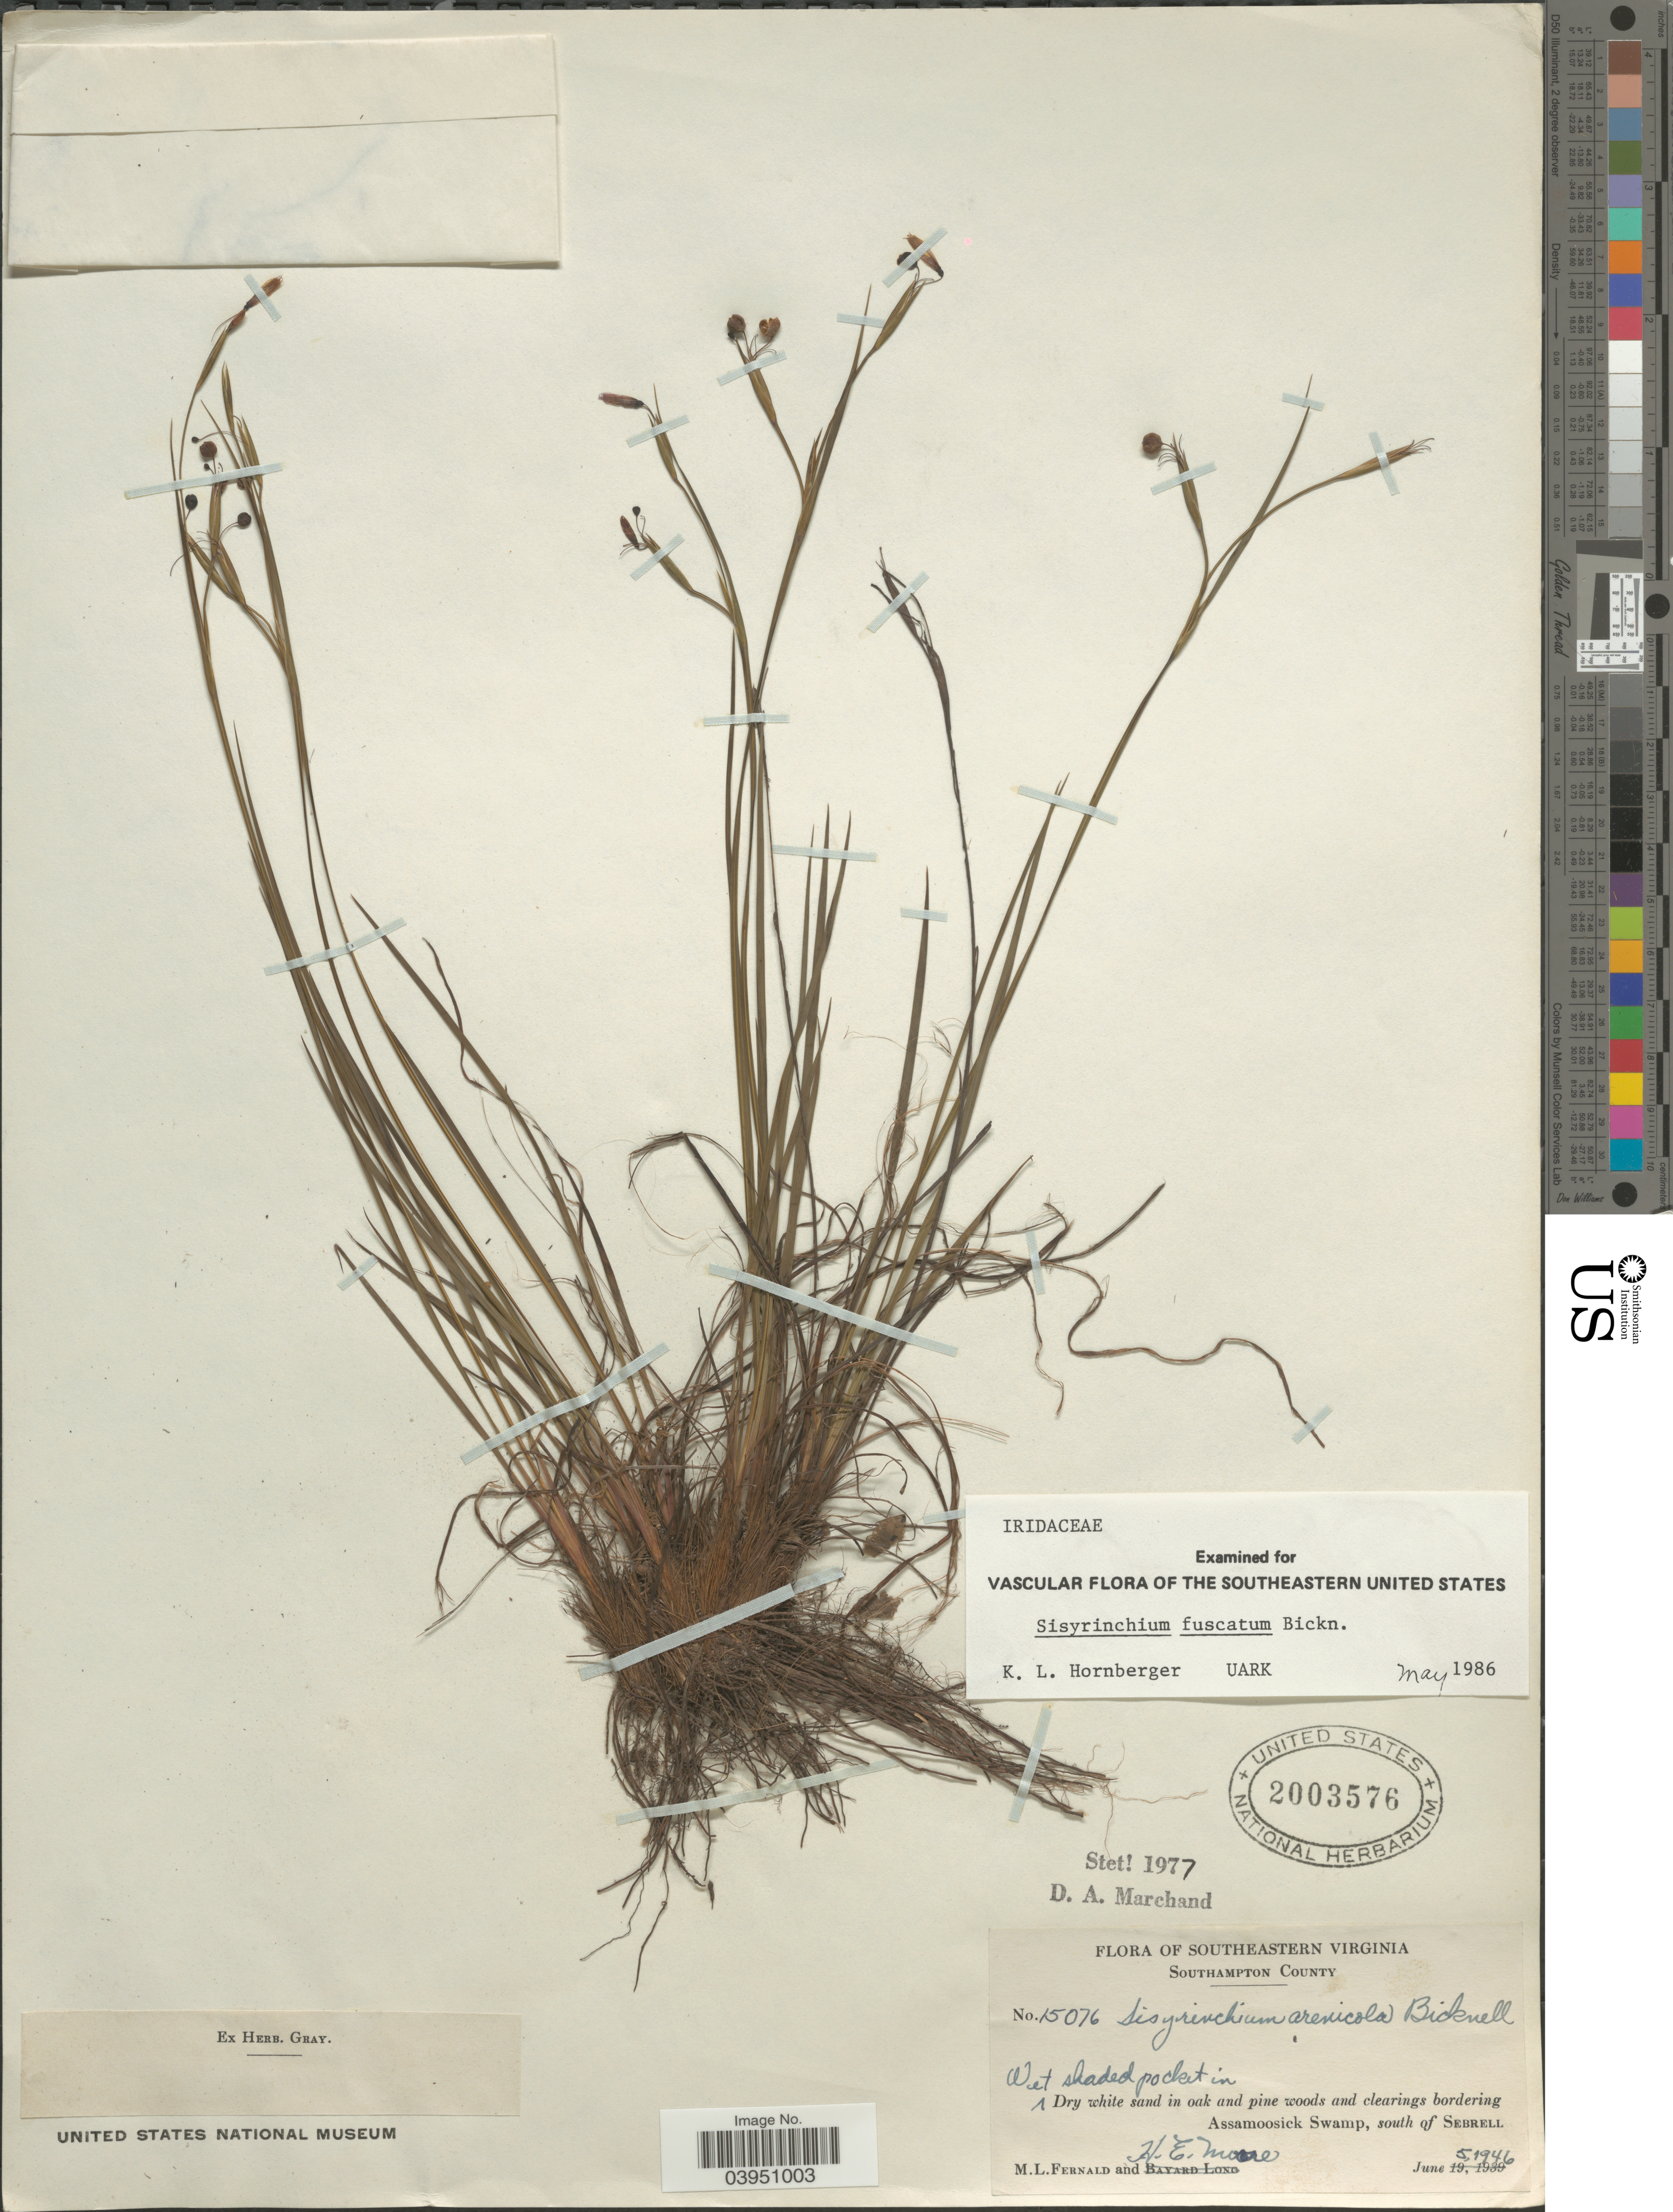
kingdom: Plantae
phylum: Tracheophyta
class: Liliopsida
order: Asparagales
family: Iridaceae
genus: Sisyrinchium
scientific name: Sisyrinchium fuscatum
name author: E.P. Bicknell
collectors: M. L. Fernald & H. Moore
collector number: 15076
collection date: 1946-06-05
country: United States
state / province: Virginia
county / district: Southampton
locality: Southeastern Virginia. Southampton County. Assamoosick Swamp, south of Sebrell.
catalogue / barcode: US 2003576